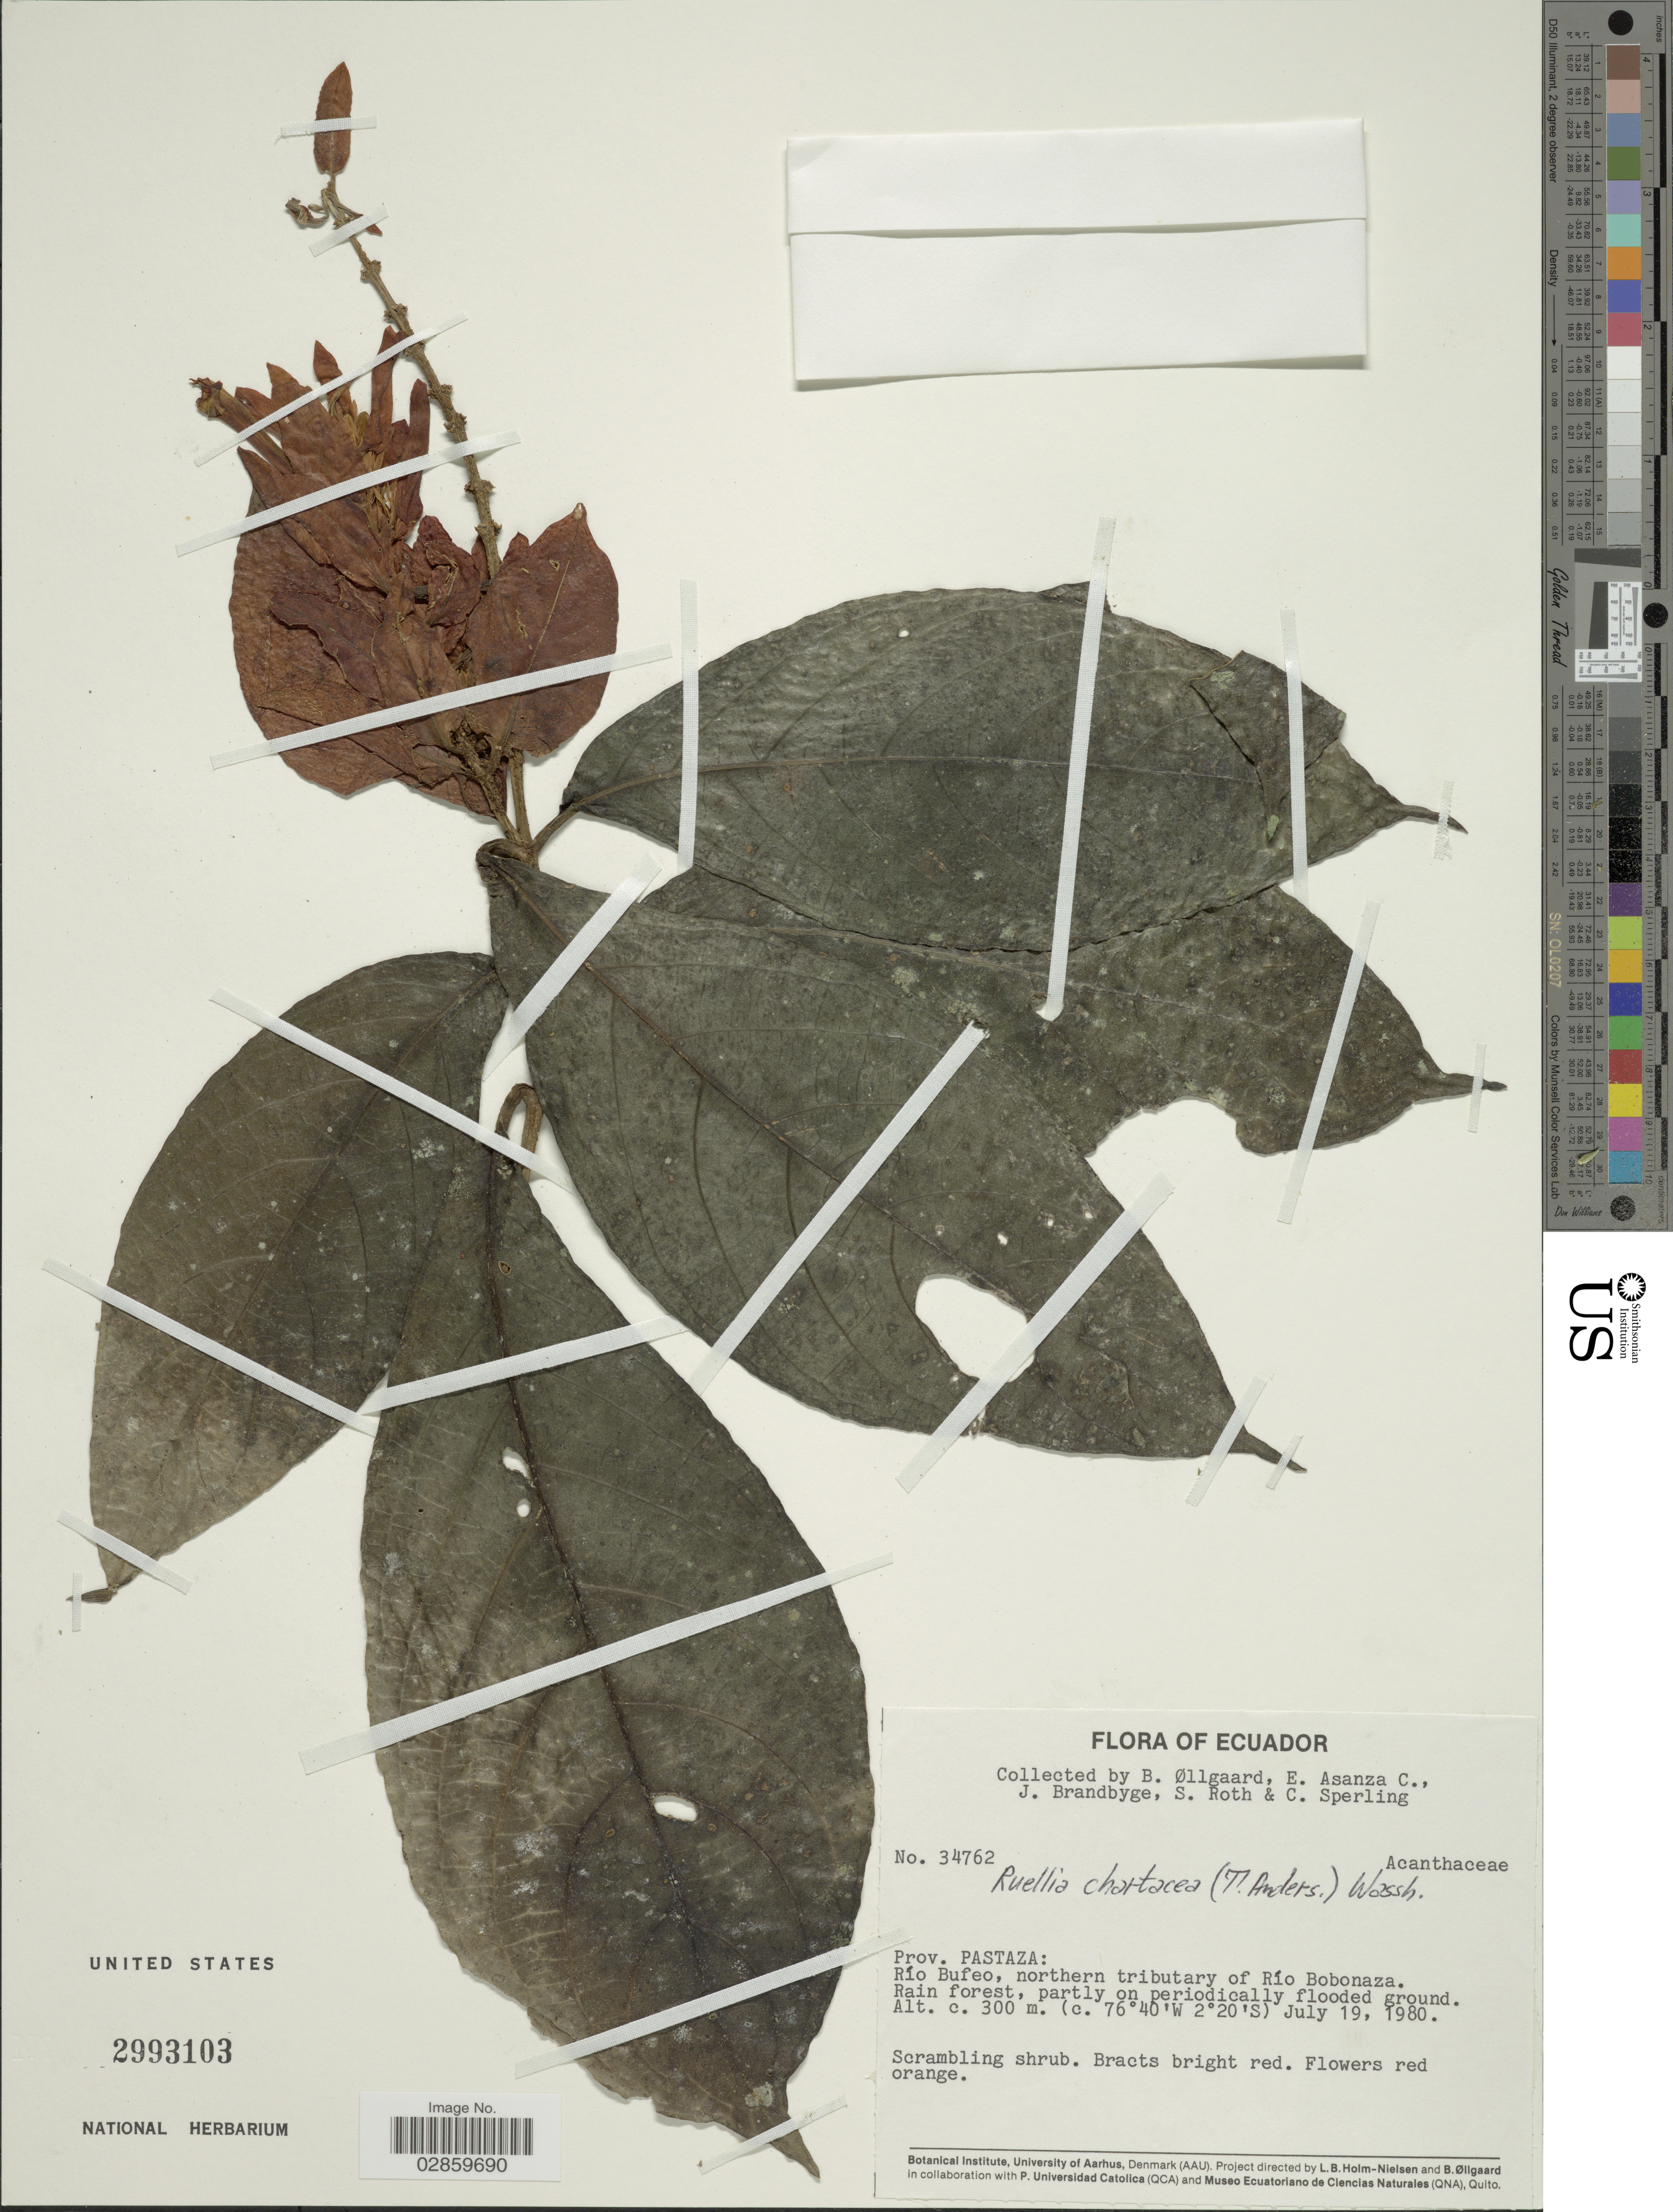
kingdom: Plantae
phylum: Tracheophyta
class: Magnoliopsida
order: Lamiales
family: Acanthaceae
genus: Ruellia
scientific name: Ruellia chartacea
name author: (T. Anderson) Wassh.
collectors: B. Øllgaard, E. Asanza C., J. Brandbyge, S. Roth & C. Sperling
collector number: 34762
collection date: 1980-07-19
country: Ecuador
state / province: Pastaza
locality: Río Bufeo, northern tributary of Río Bobonaza.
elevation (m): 300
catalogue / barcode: US 2993103